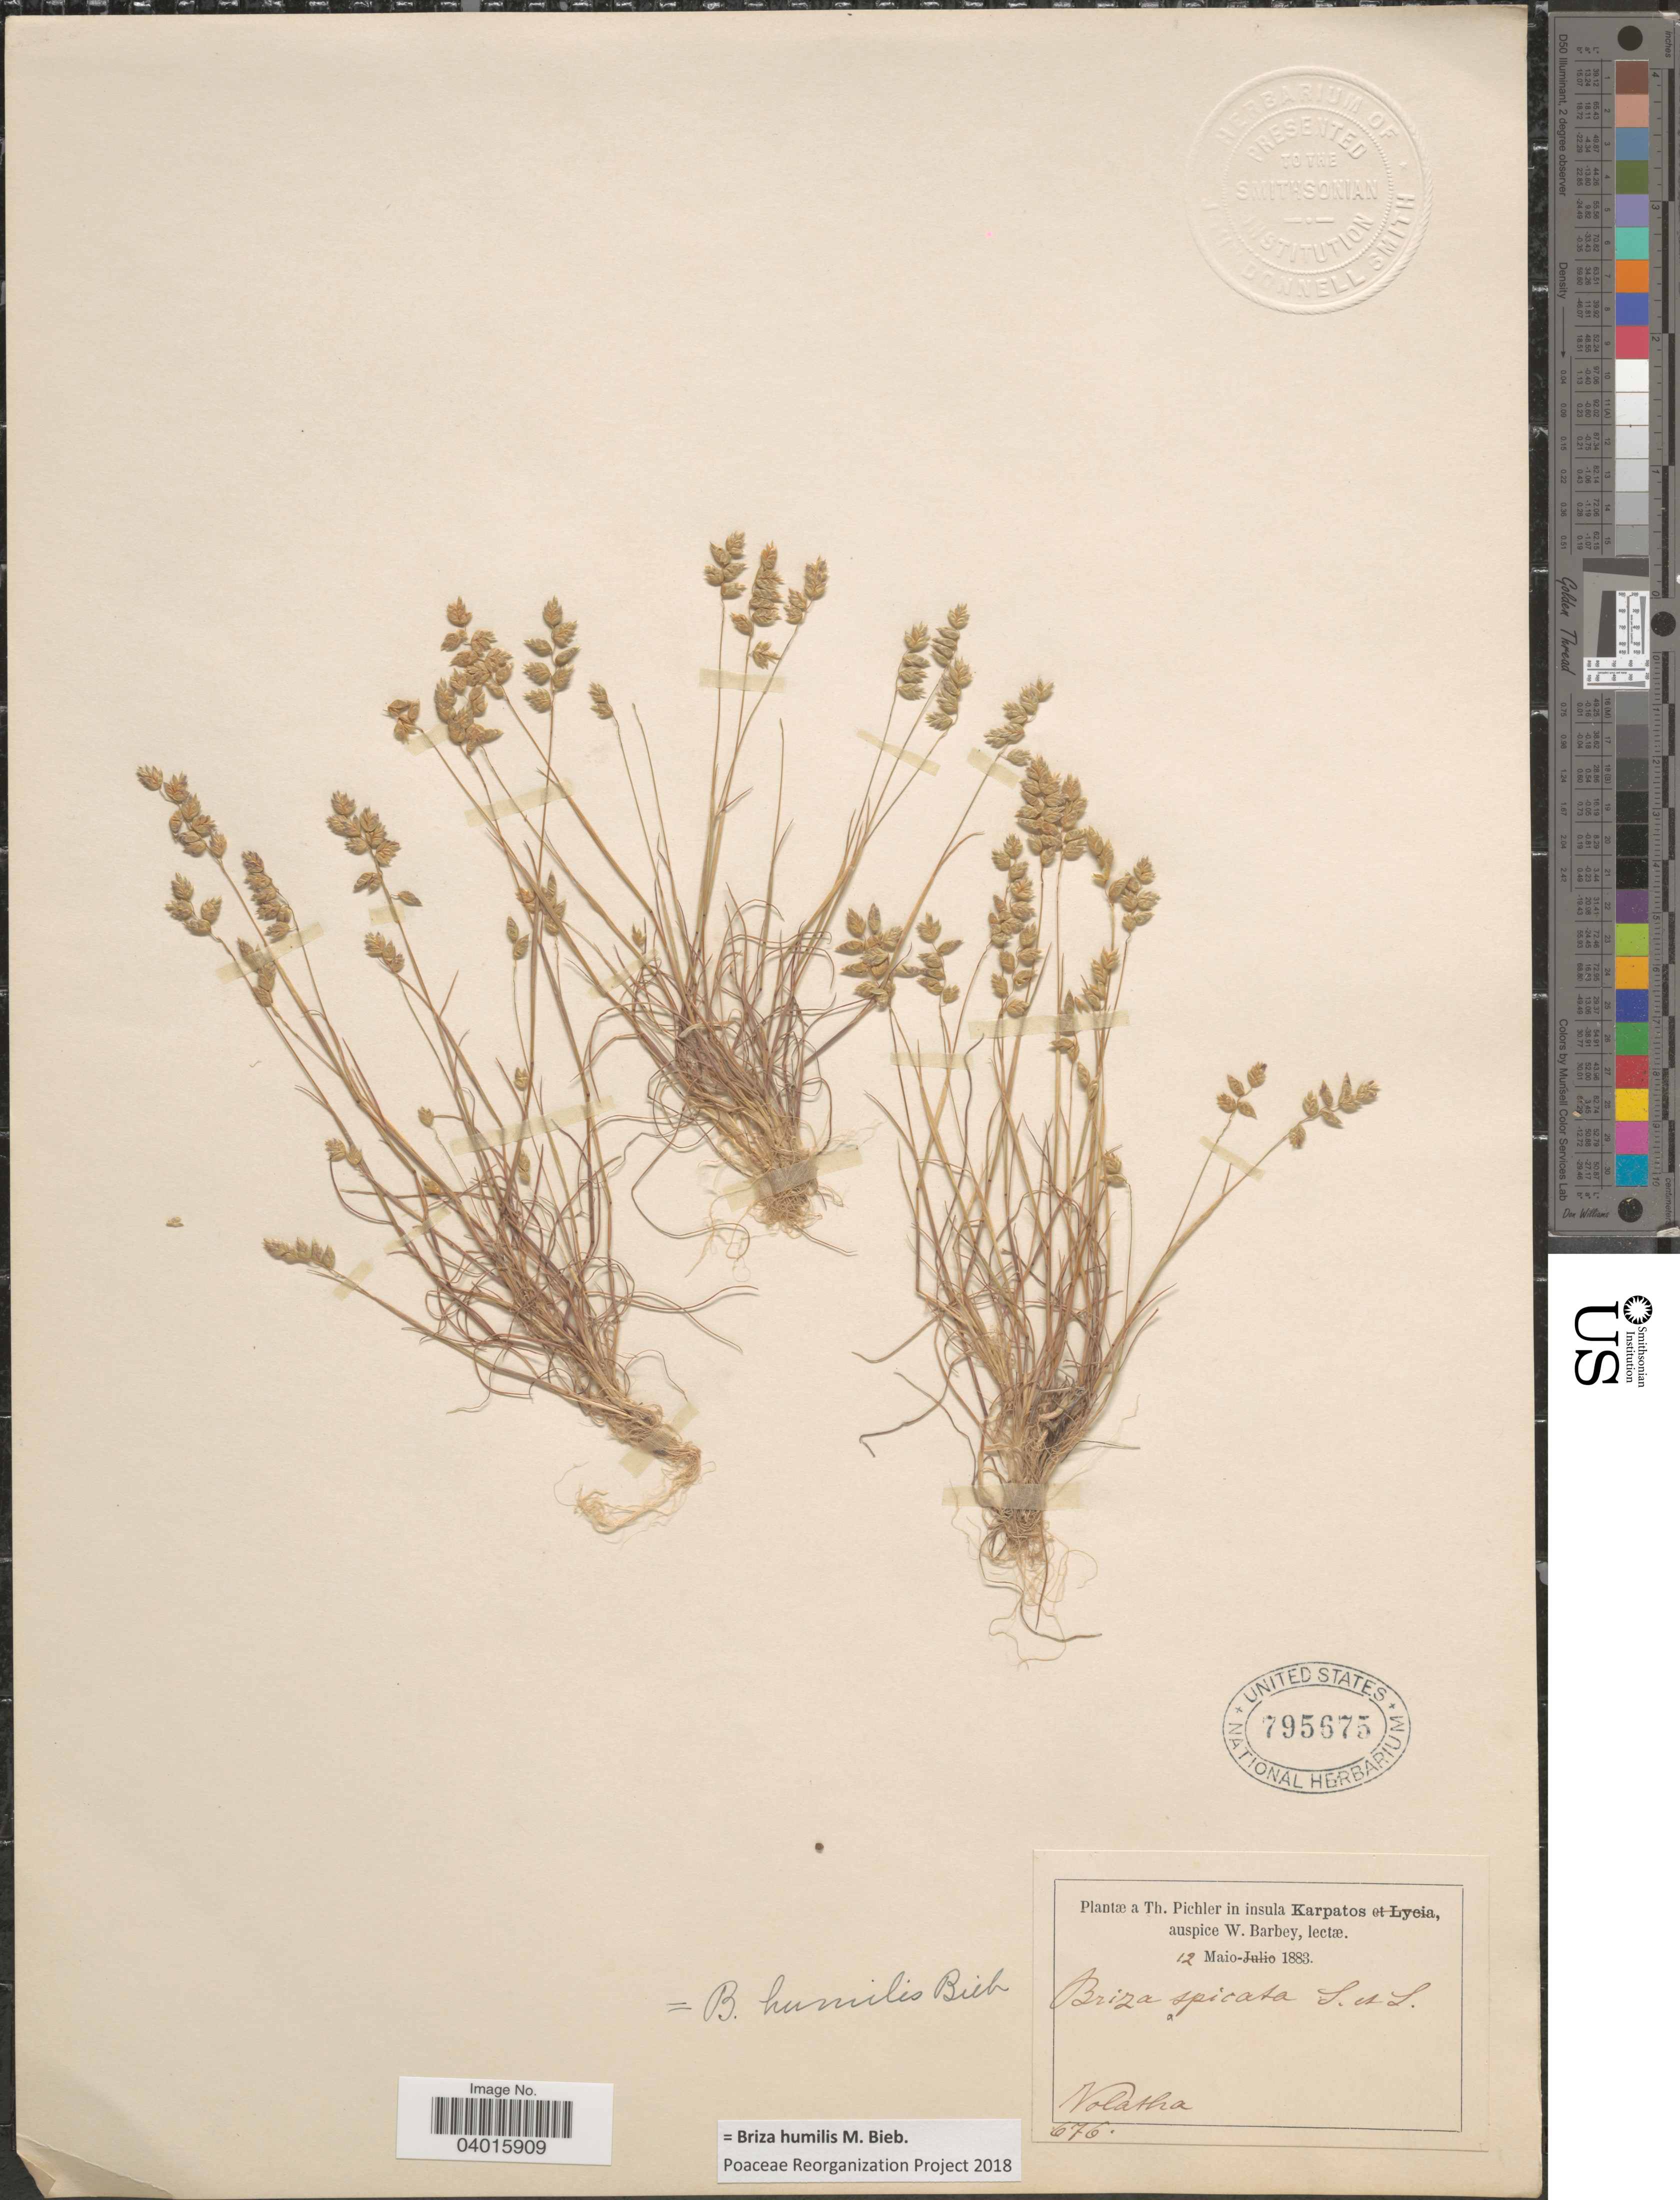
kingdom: Plantae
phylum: Tracheophyta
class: Liliopsida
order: Poales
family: Poaceae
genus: Briza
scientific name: Briza humilis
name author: M. Bieb.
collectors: T. Pichler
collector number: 676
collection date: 1883-05-12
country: Greece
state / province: South Aegean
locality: In insula Karpatos. Volatha.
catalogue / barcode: US 795675